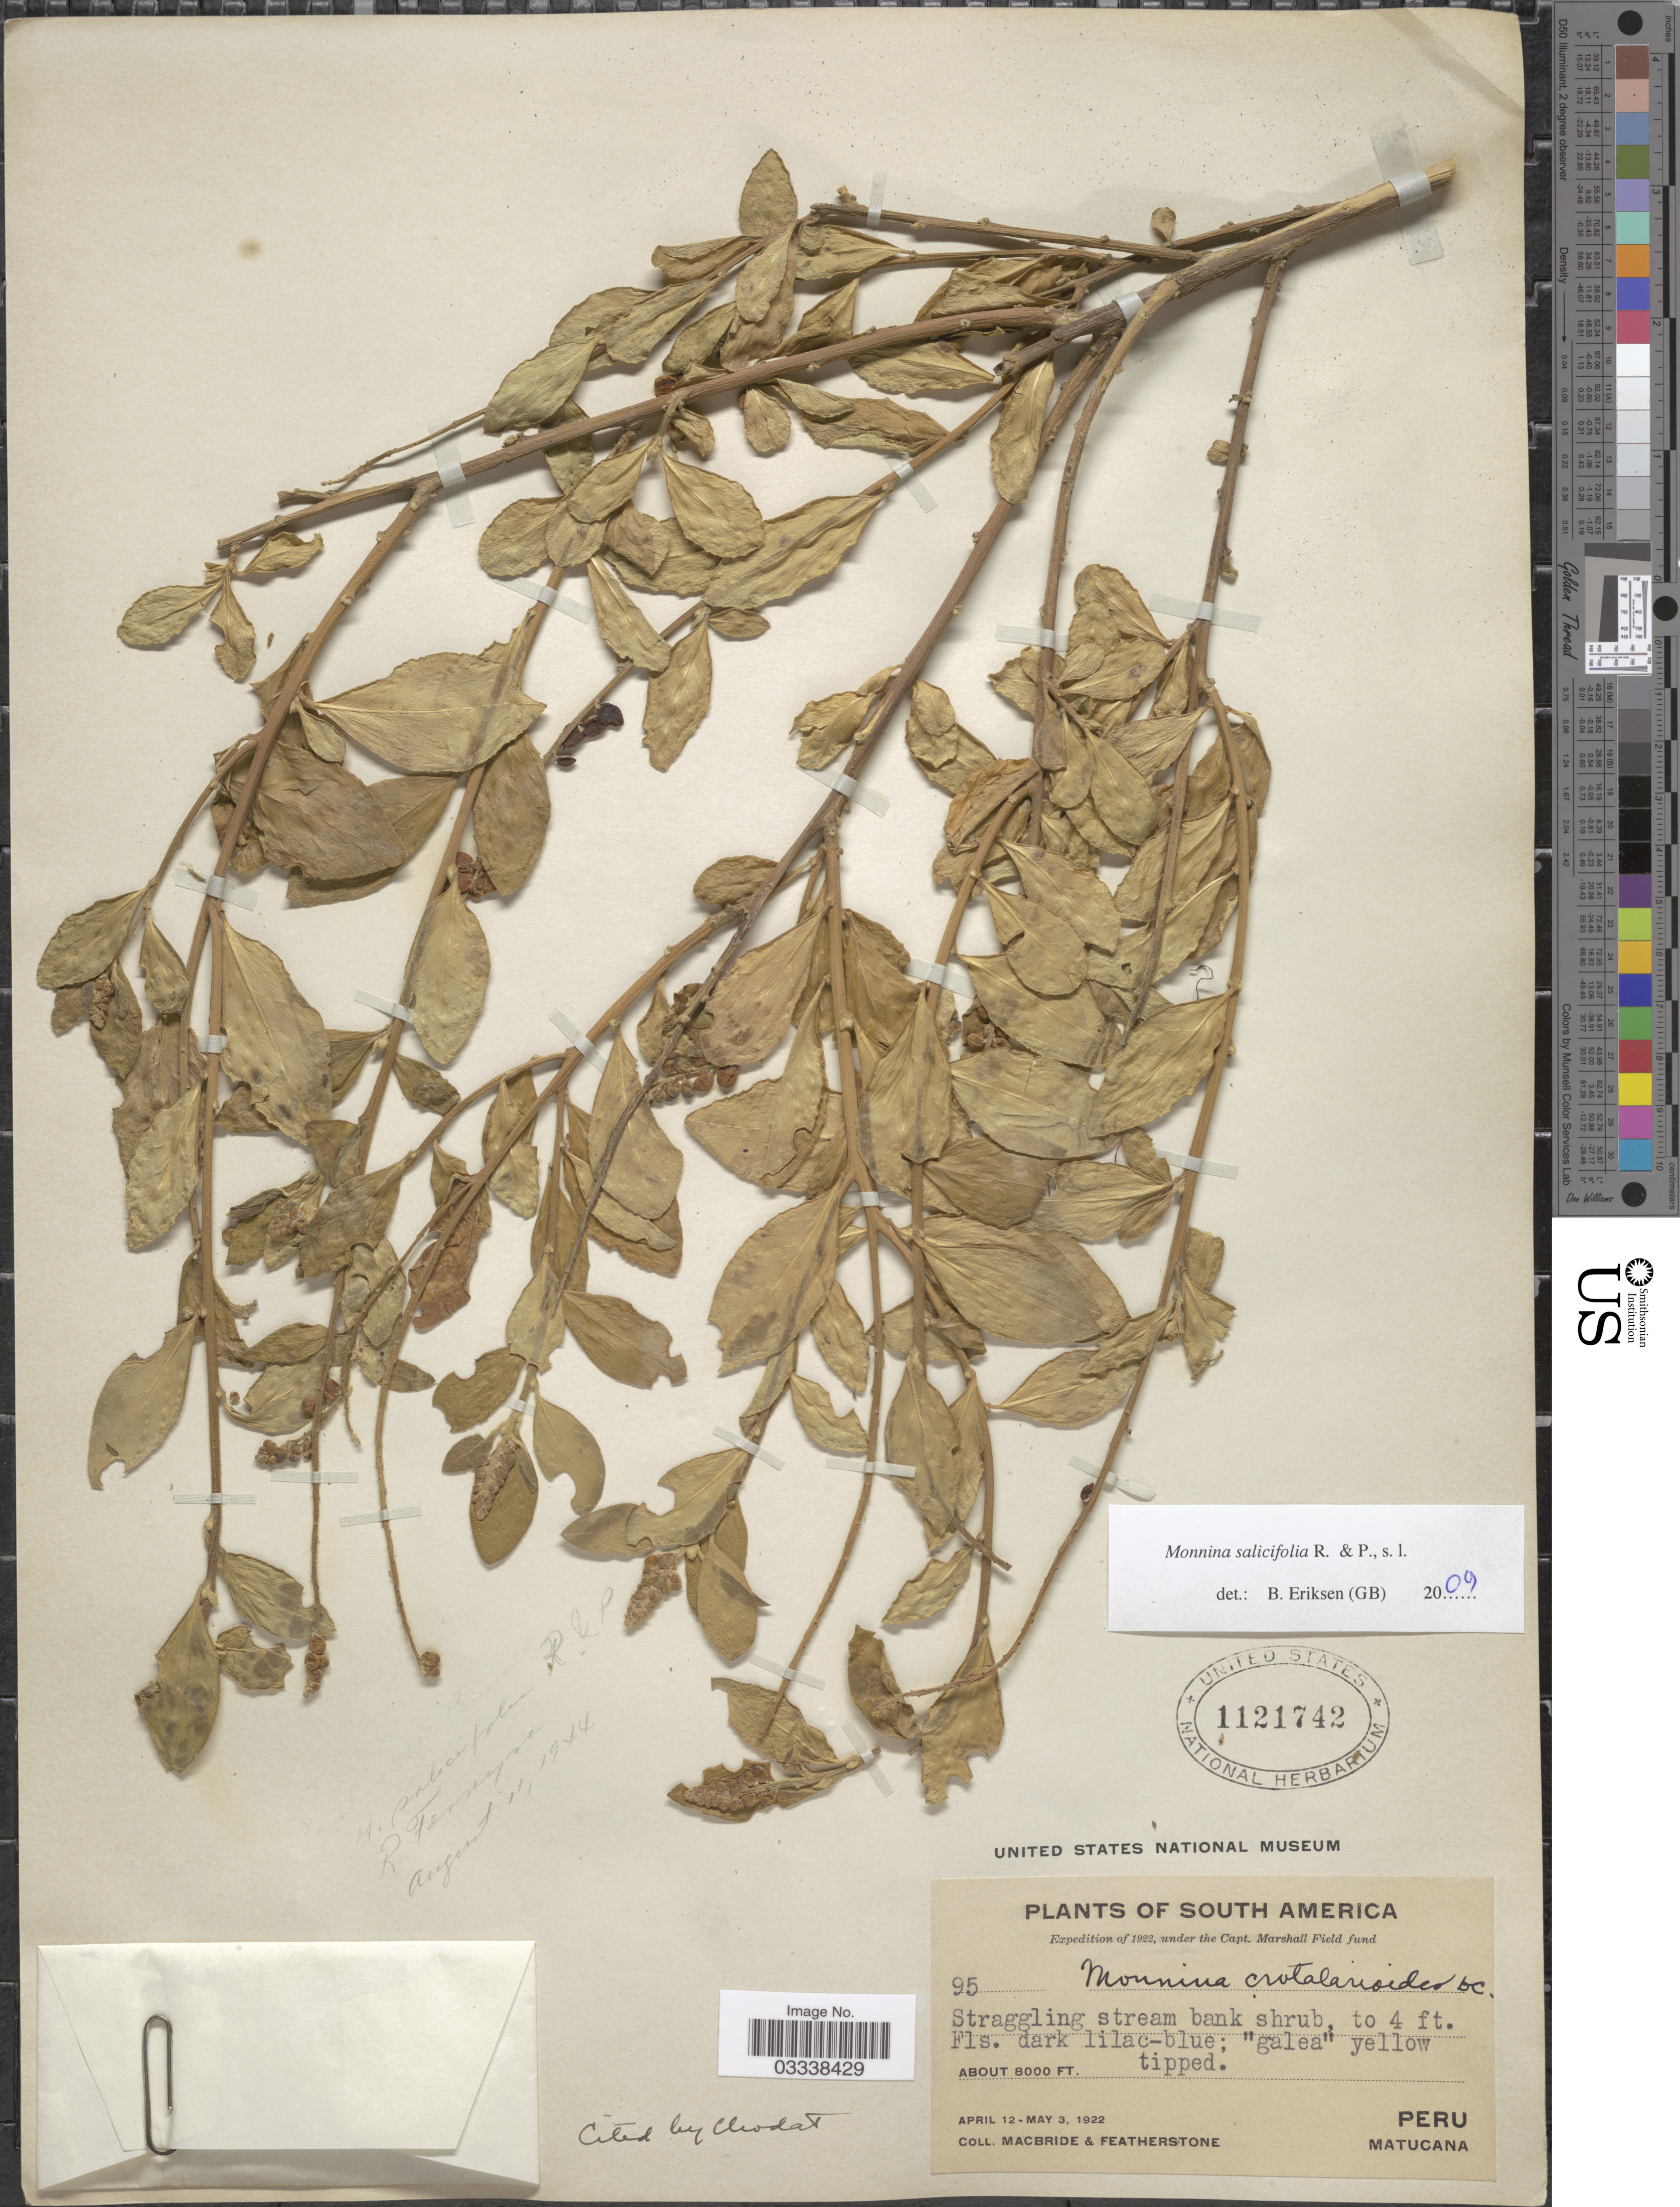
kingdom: Plantae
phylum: Tracheophyta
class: Magnoliopsida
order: Fabales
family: Polygalaceae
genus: Monnina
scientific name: Monnina salicifolia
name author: Ruiz & Pav.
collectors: Macbride, -- & -. Featherstone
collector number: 95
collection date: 1922-04-12/1922-05-03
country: Peru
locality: Matucana.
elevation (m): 2438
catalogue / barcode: US 1121742